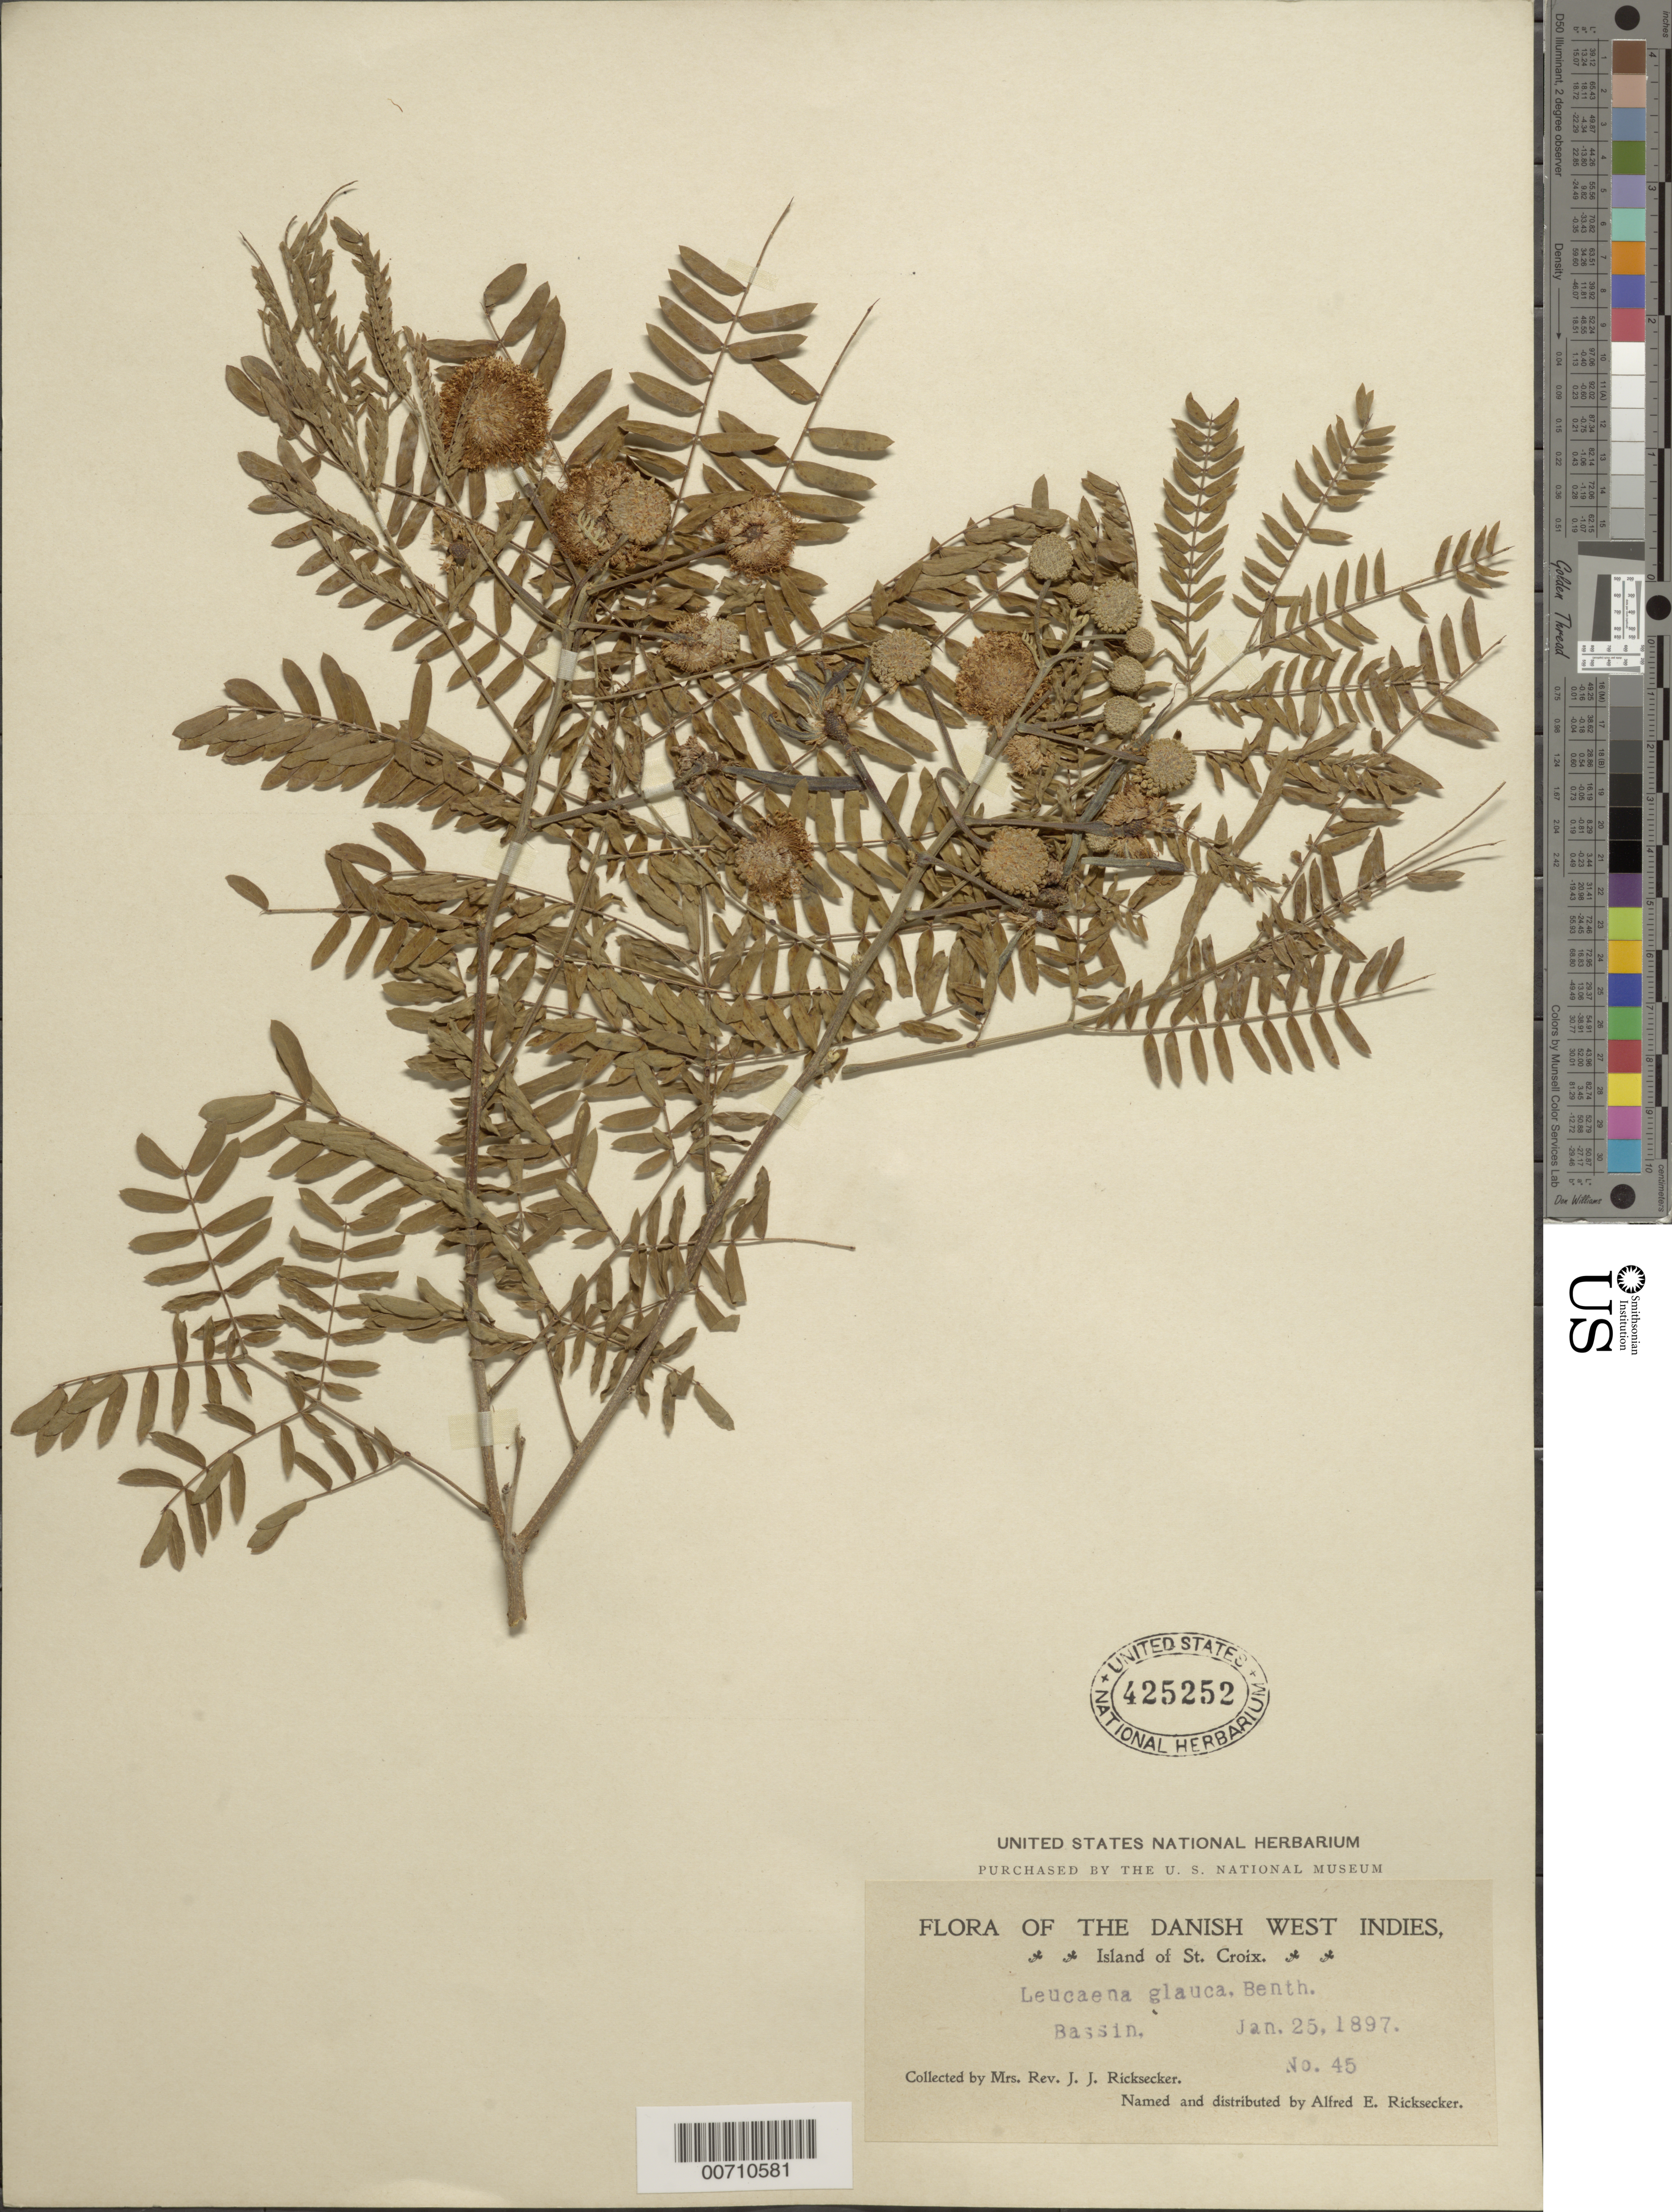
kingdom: Plantae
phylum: Tracheophyta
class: Magnoliopsida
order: Fabales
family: Fabaceae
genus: Leucaena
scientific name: Leucaena leucocephala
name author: (Lam.) de Wit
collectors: Mrs. J. J. Ricksecker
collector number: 45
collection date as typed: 25 Jan 1897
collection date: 1897-01-25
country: U.S. Virgin Islands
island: St. Croix Island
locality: Bassin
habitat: Bassin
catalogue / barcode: US 425252